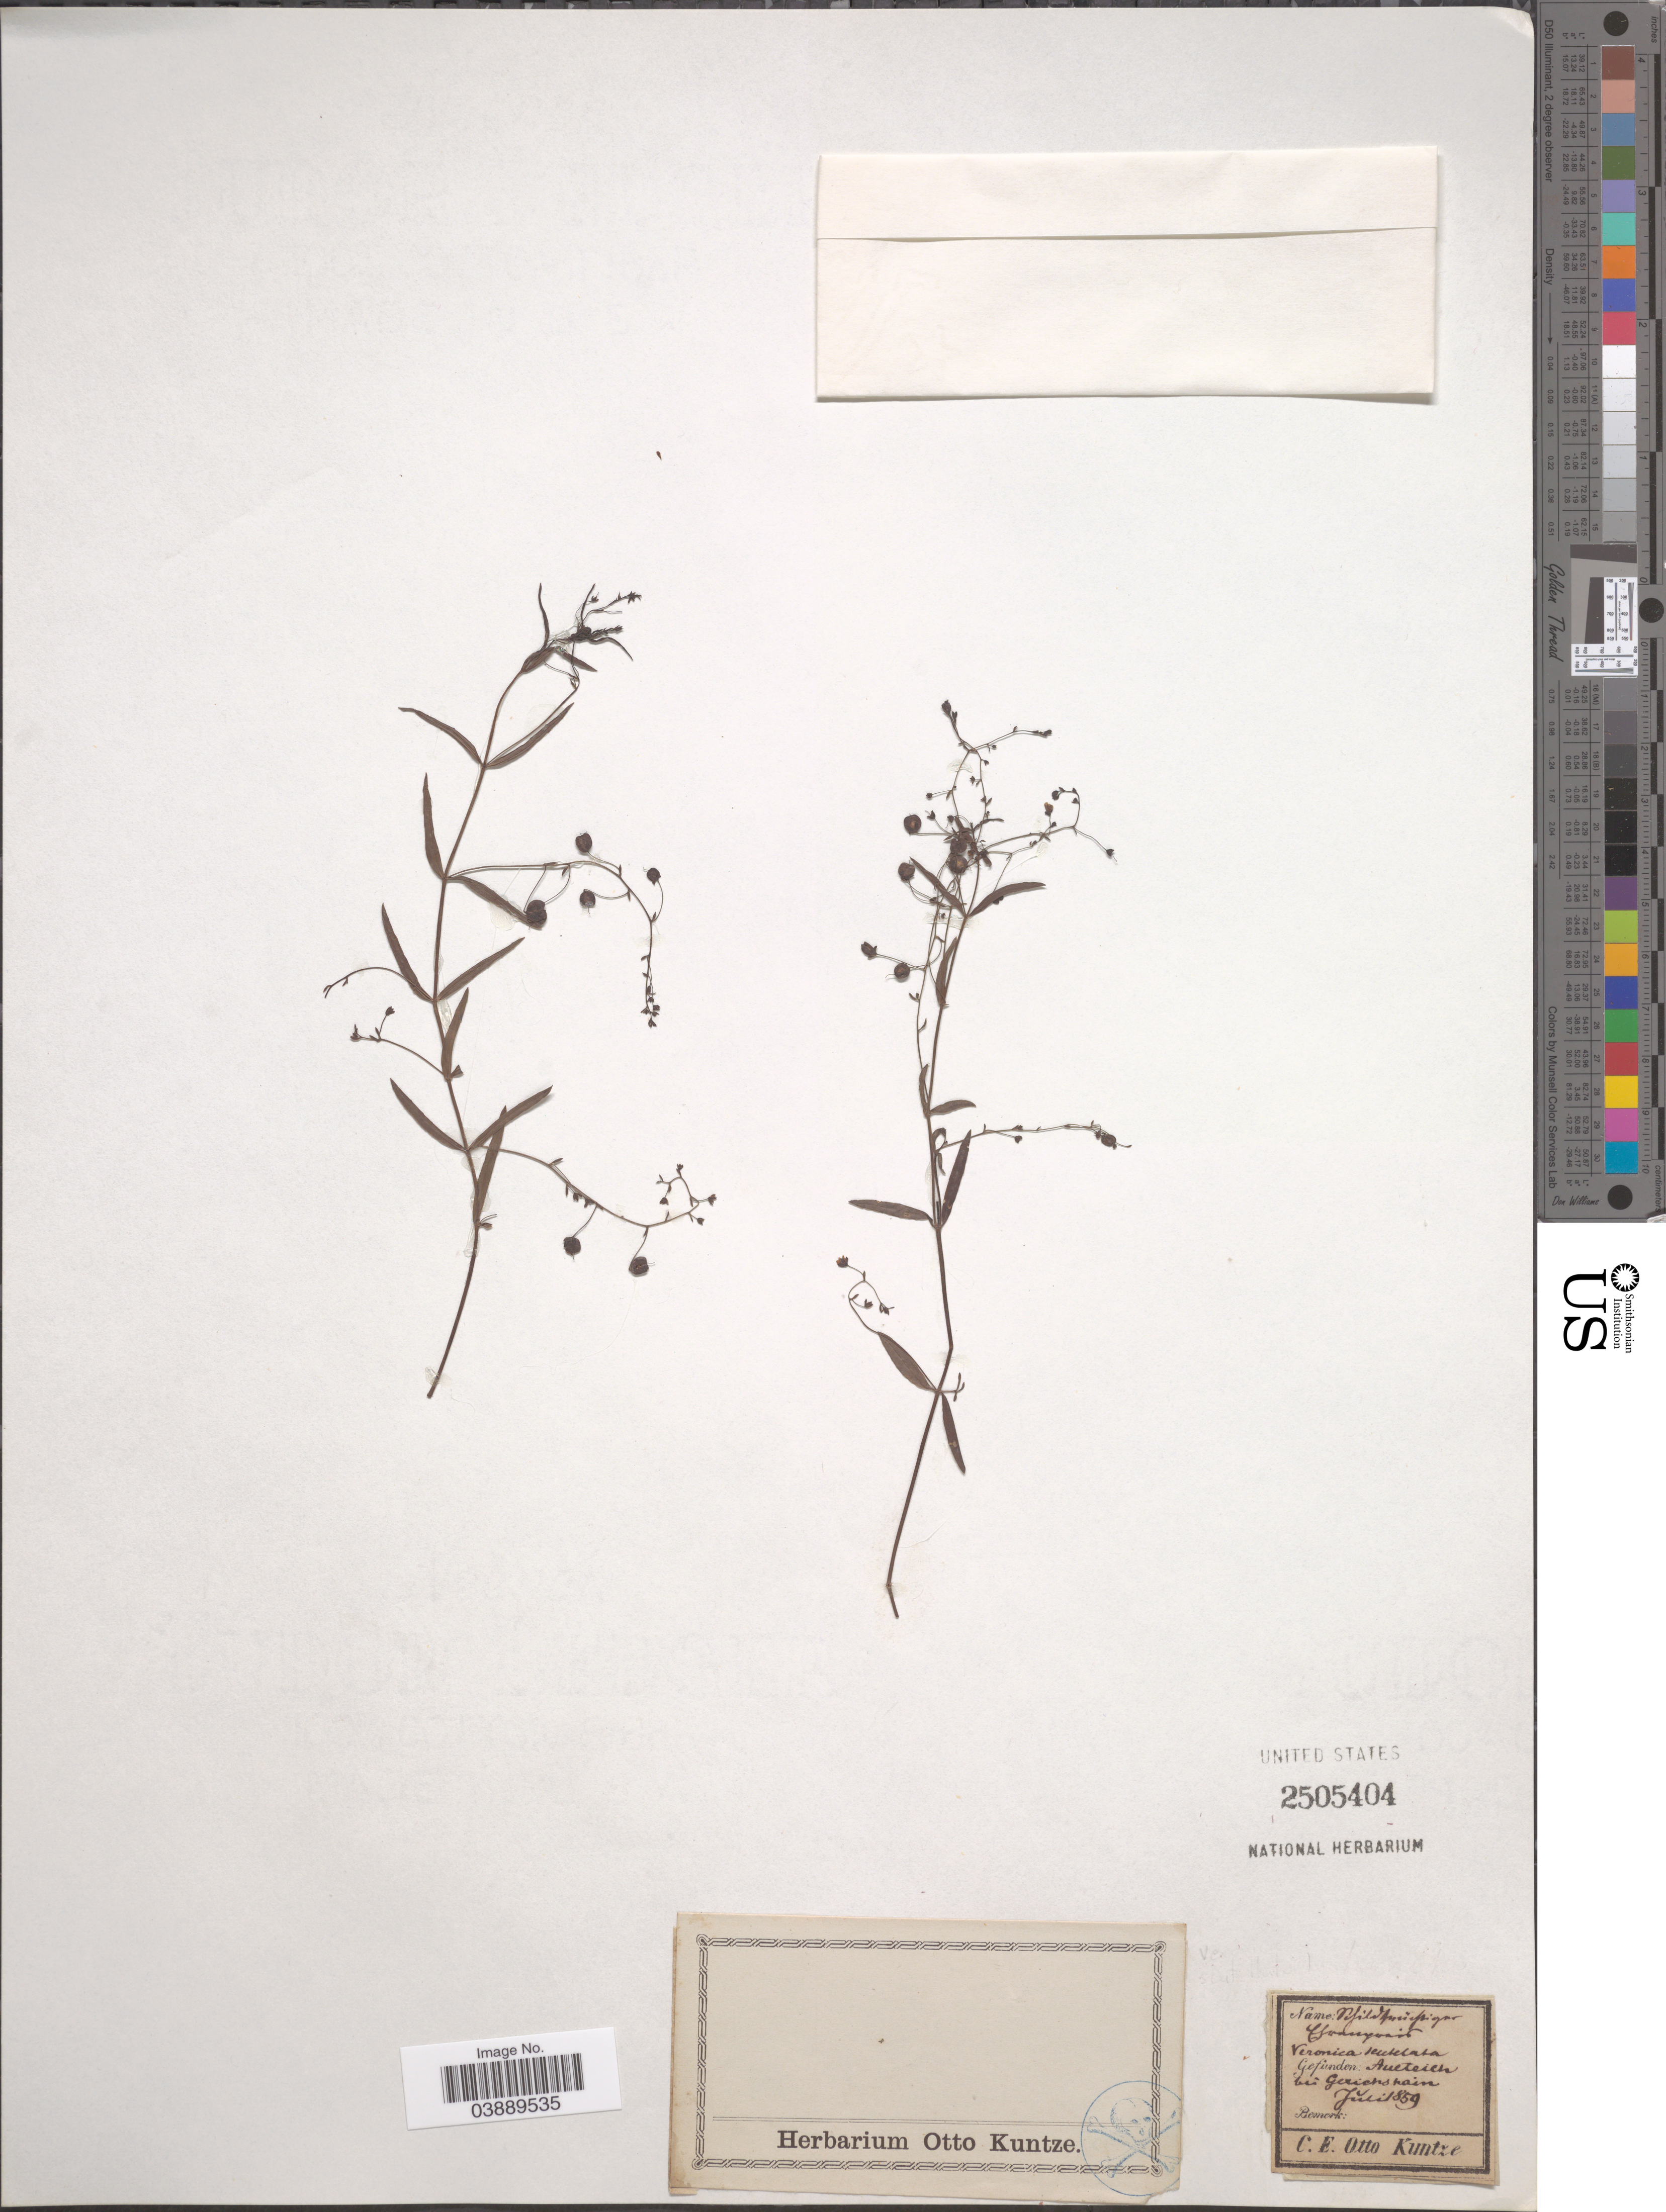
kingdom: Plantae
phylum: Tracheophyta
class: Magnoliopsida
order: Lamiales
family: Plantaginaceae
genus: Veronica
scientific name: Veronica scutellata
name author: L.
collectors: C.E.O. Kuntze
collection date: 1859-07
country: Germany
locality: Aucteich bei Gerichshain.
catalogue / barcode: US 2505404